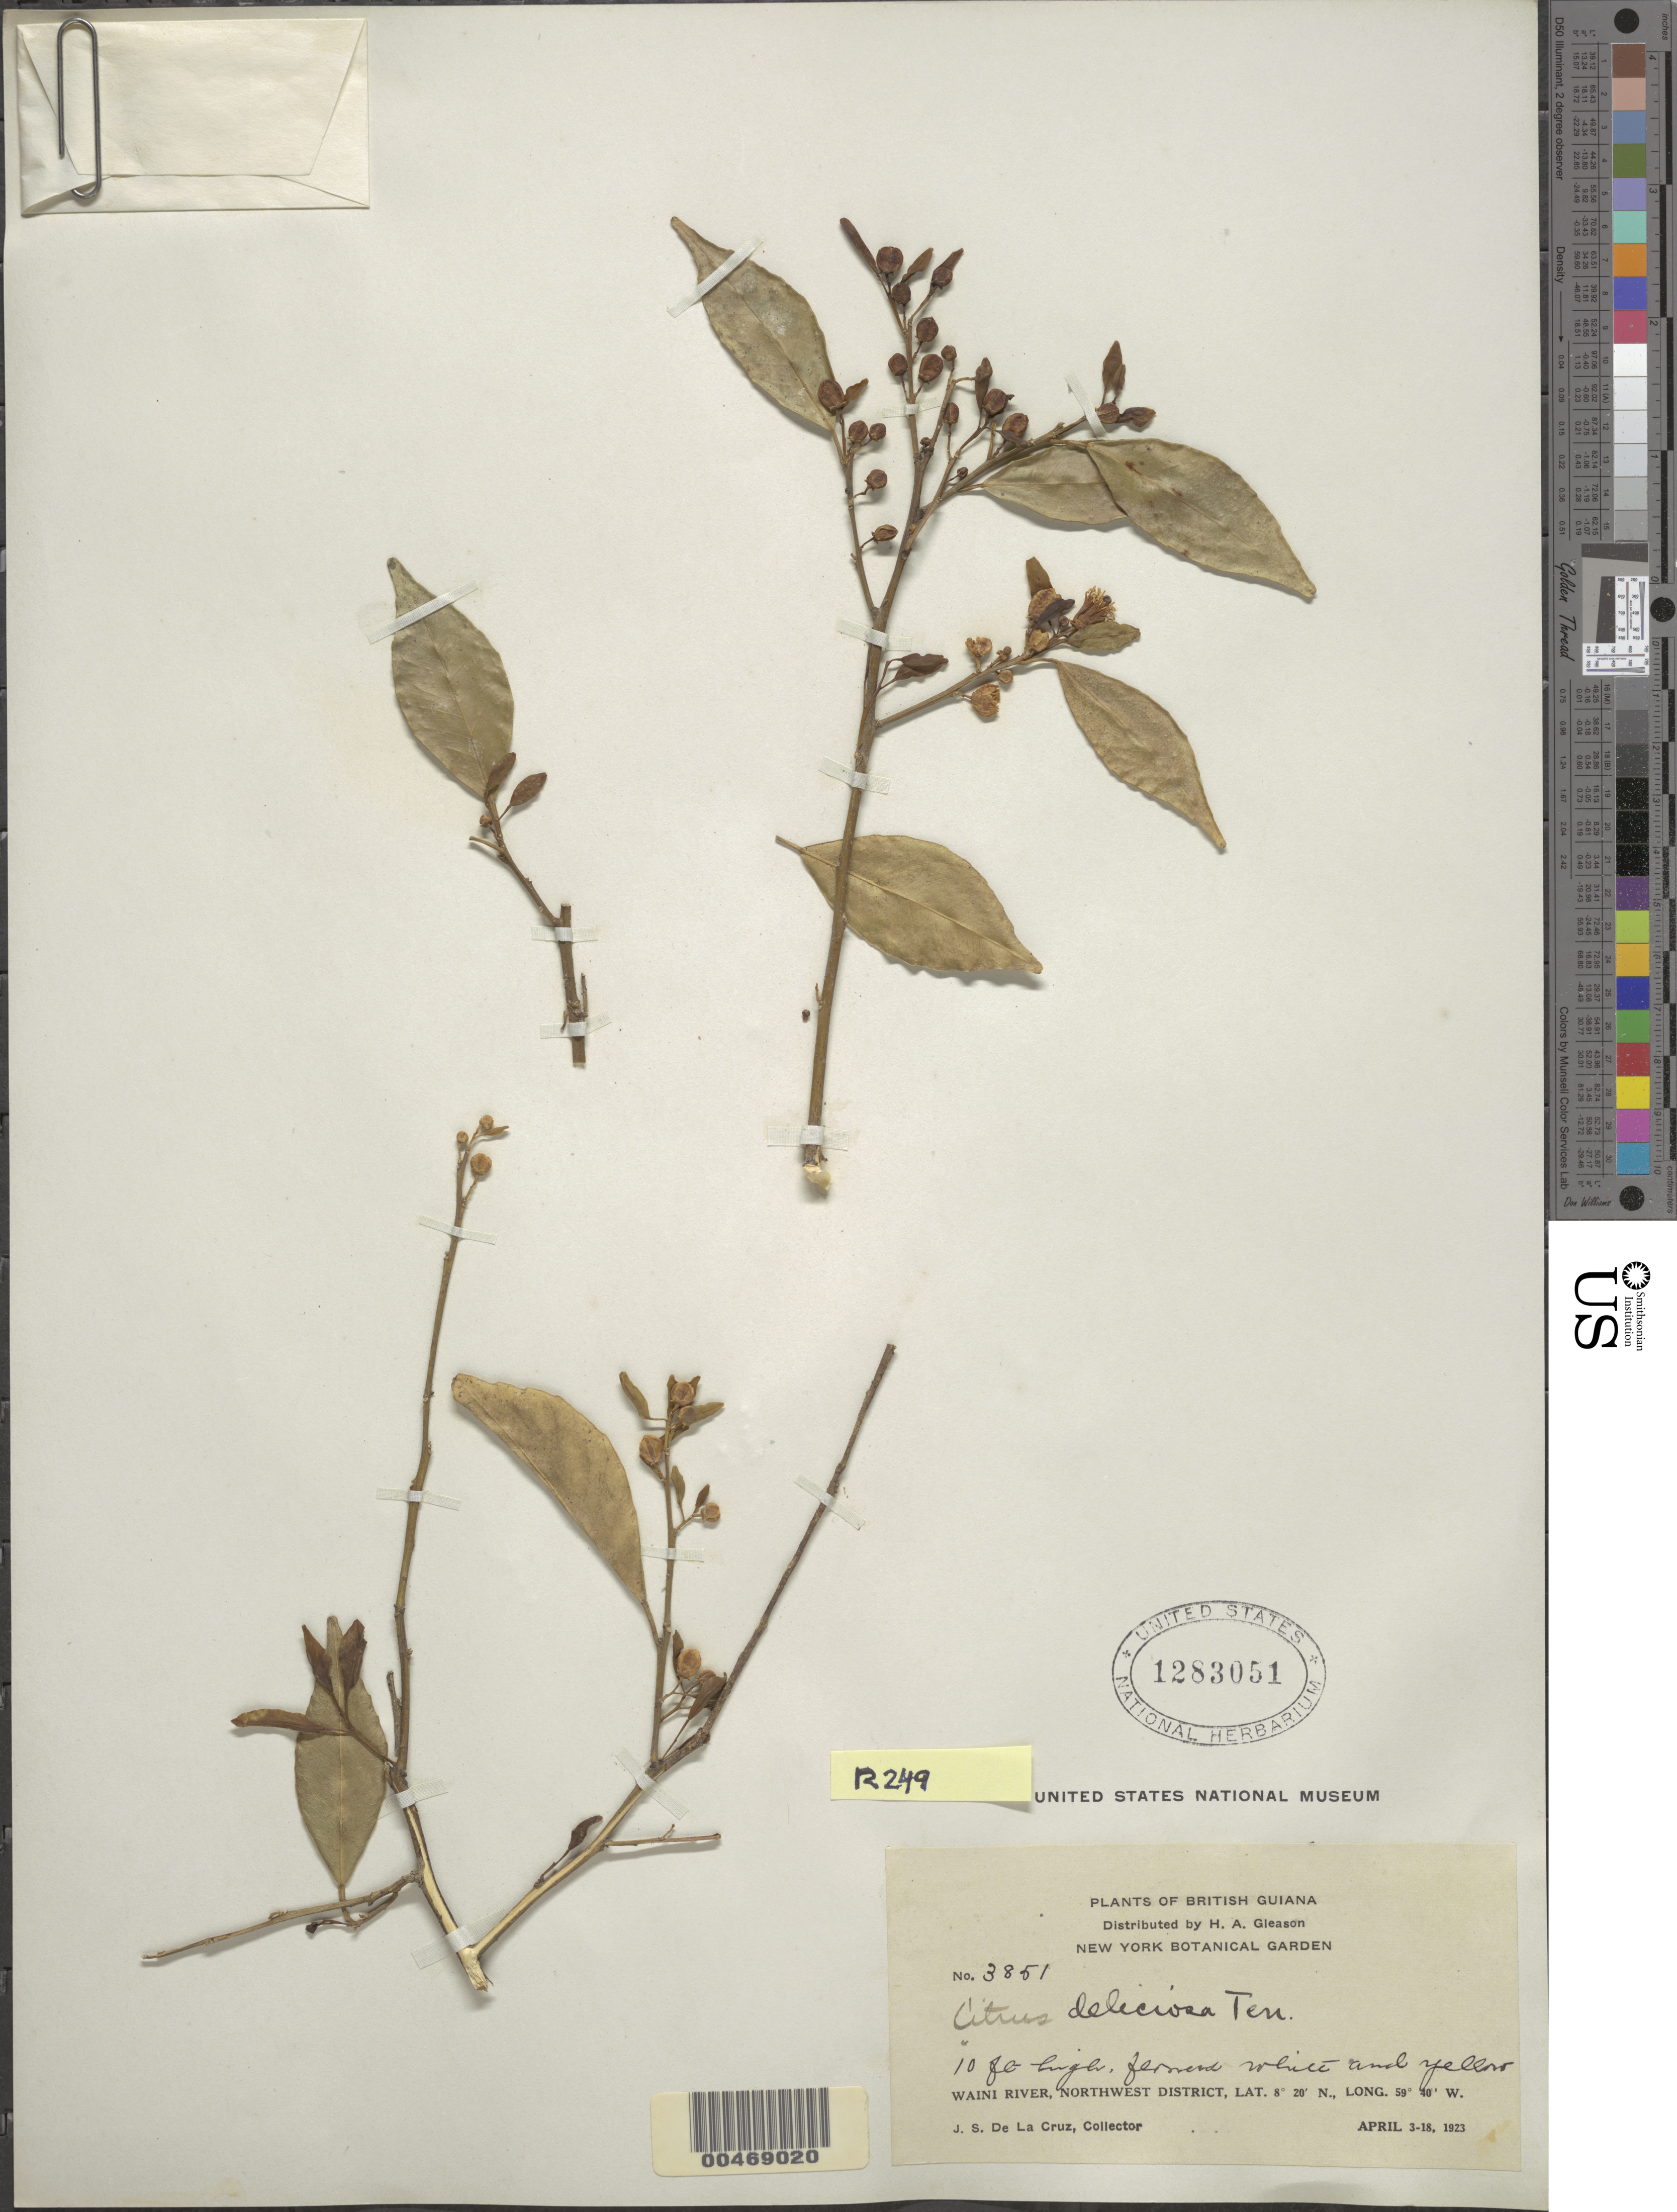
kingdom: Plantae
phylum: Tracheophyta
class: Magnoliopsida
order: Sapindales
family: Rutaceae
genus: Citrus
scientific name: Citrus deliciosa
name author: Ten.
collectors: J. S. de la Cruz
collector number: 3851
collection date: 1923-04-03/1923-04-18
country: Guyana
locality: British Guiana, Waini River, Northwest District.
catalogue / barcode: US 1283051